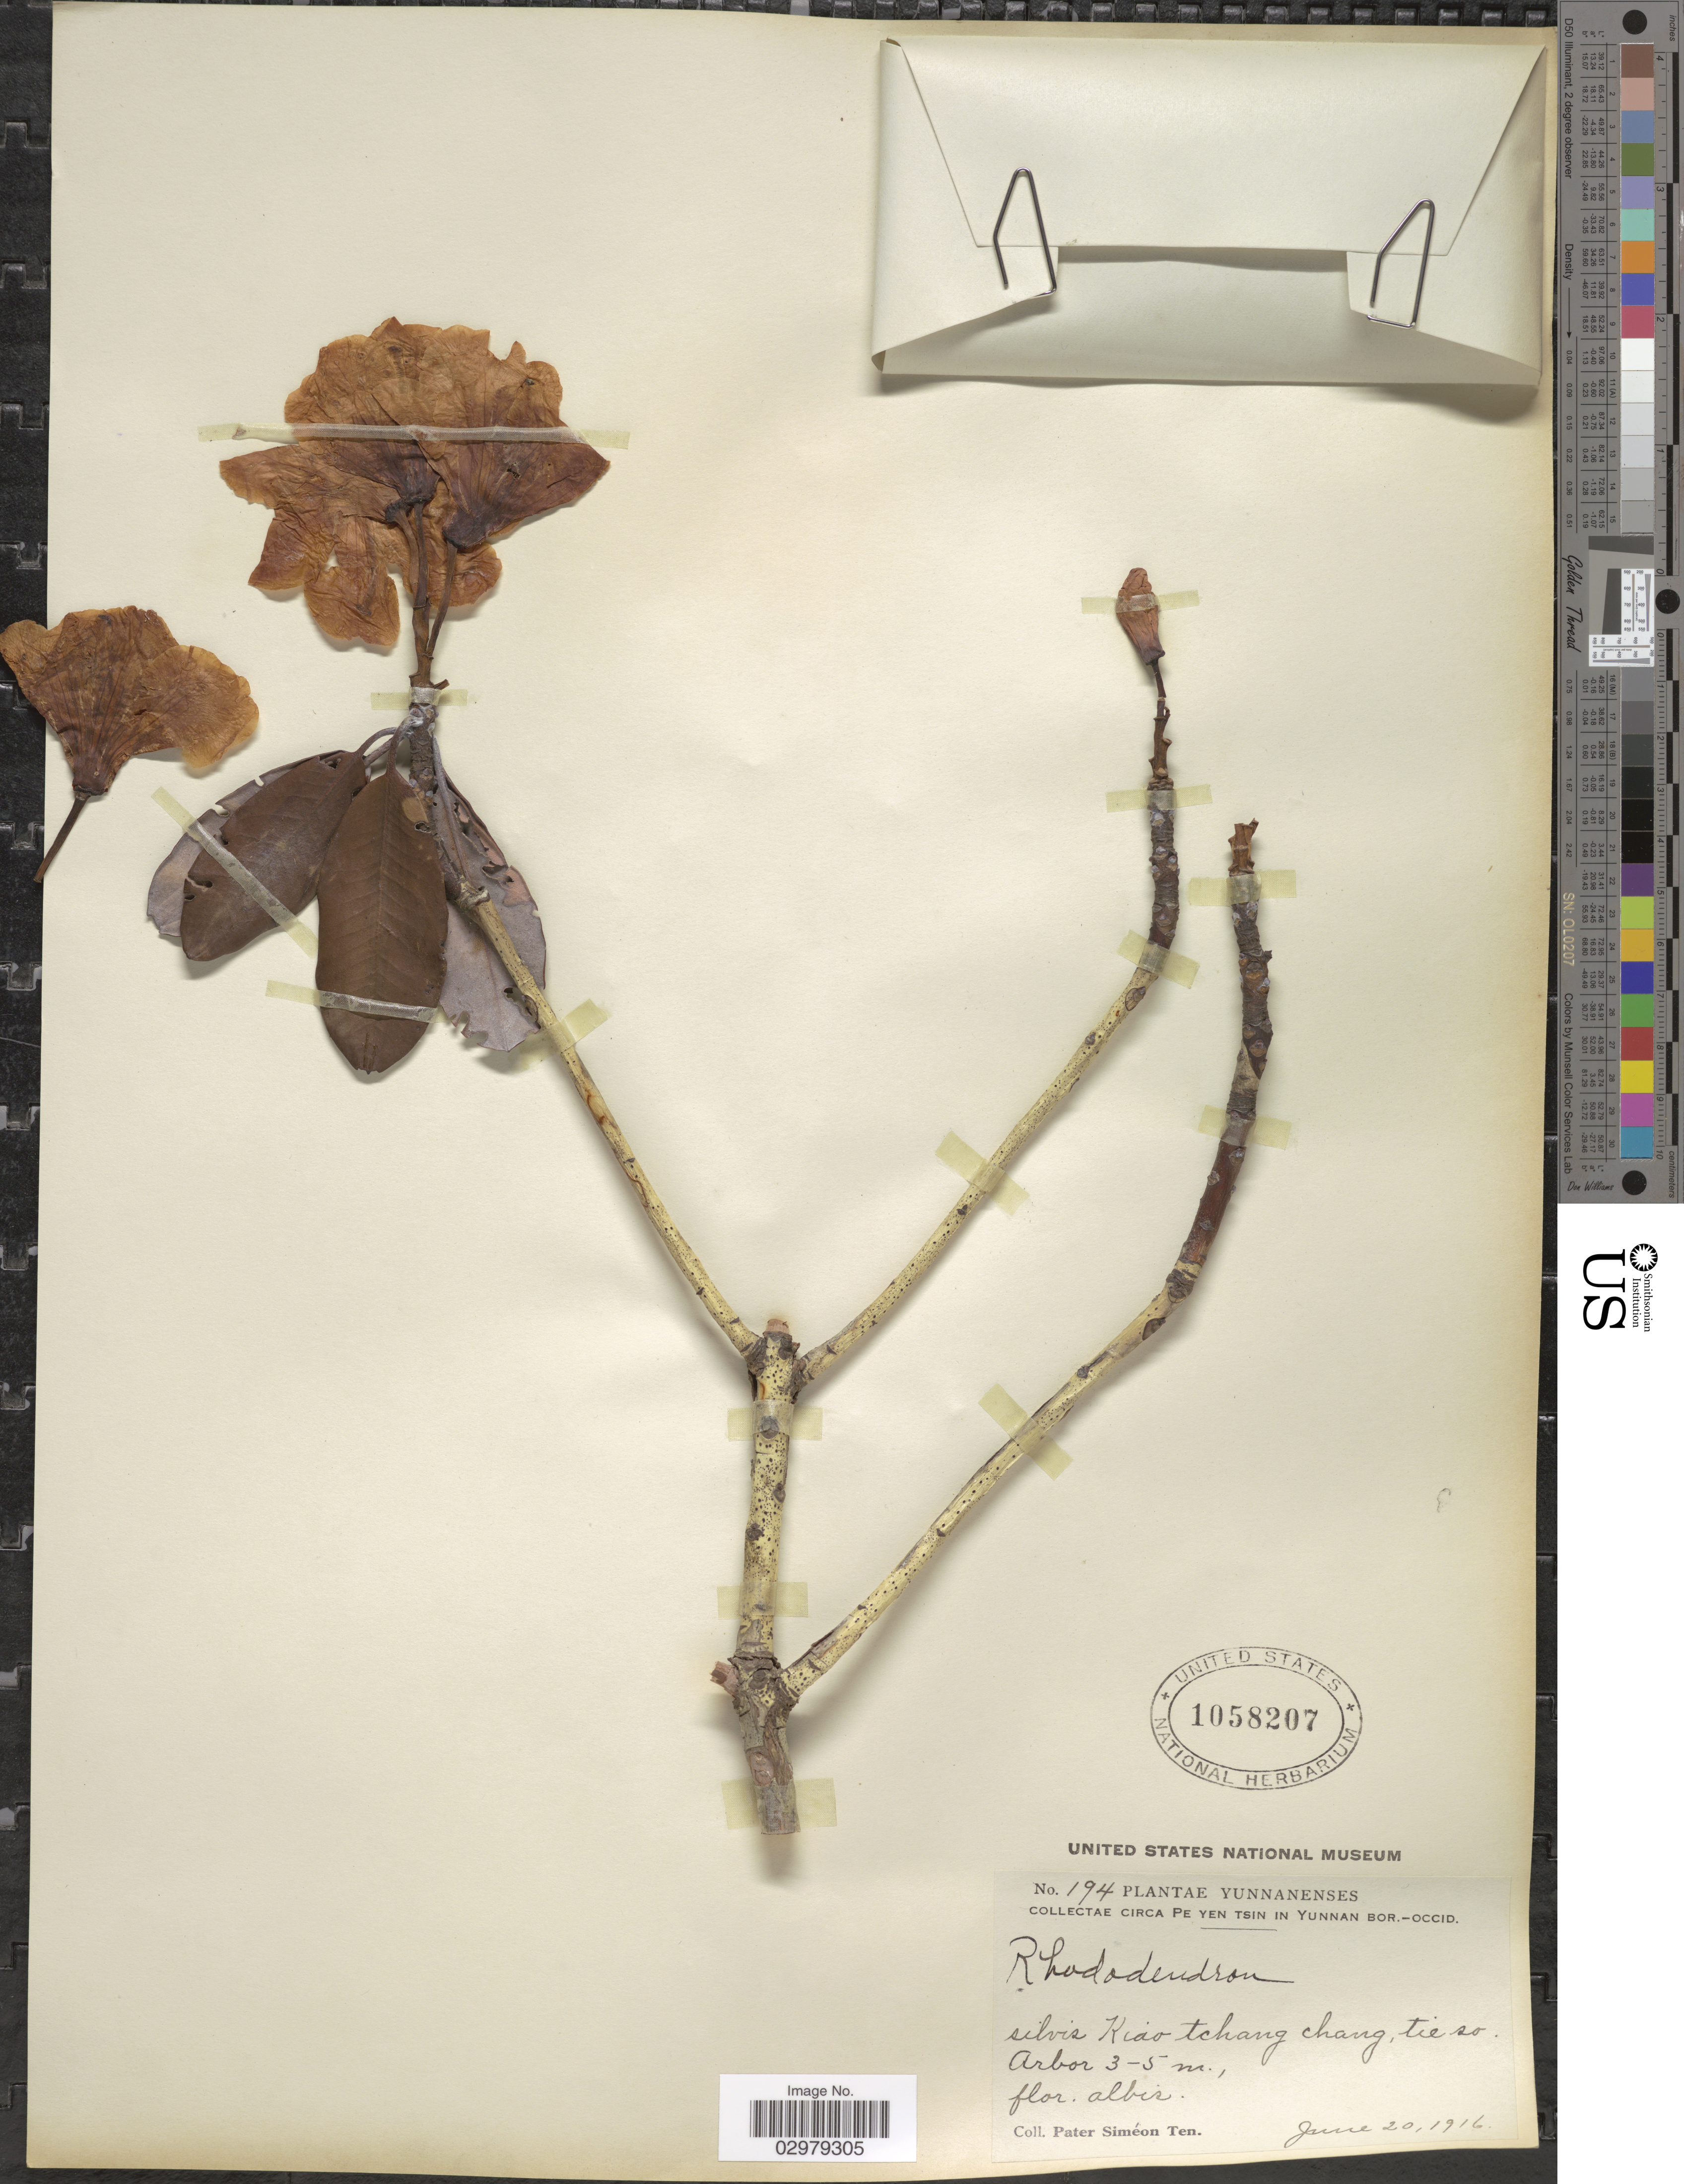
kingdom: Plantae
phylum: Tracheophyta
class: Magnoliopsida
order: Ericales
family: Ericaceae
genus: Rhododendron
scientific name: Rhododendron sp.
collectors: P. S. Ten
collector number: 194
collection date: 1916-06-20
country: China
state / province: Yunnan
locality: Circa Pe Yen Tsin in Yunnan Bor.-occid. Silvis Kiao-tchang chang, tie so.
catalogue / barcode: US 1058207